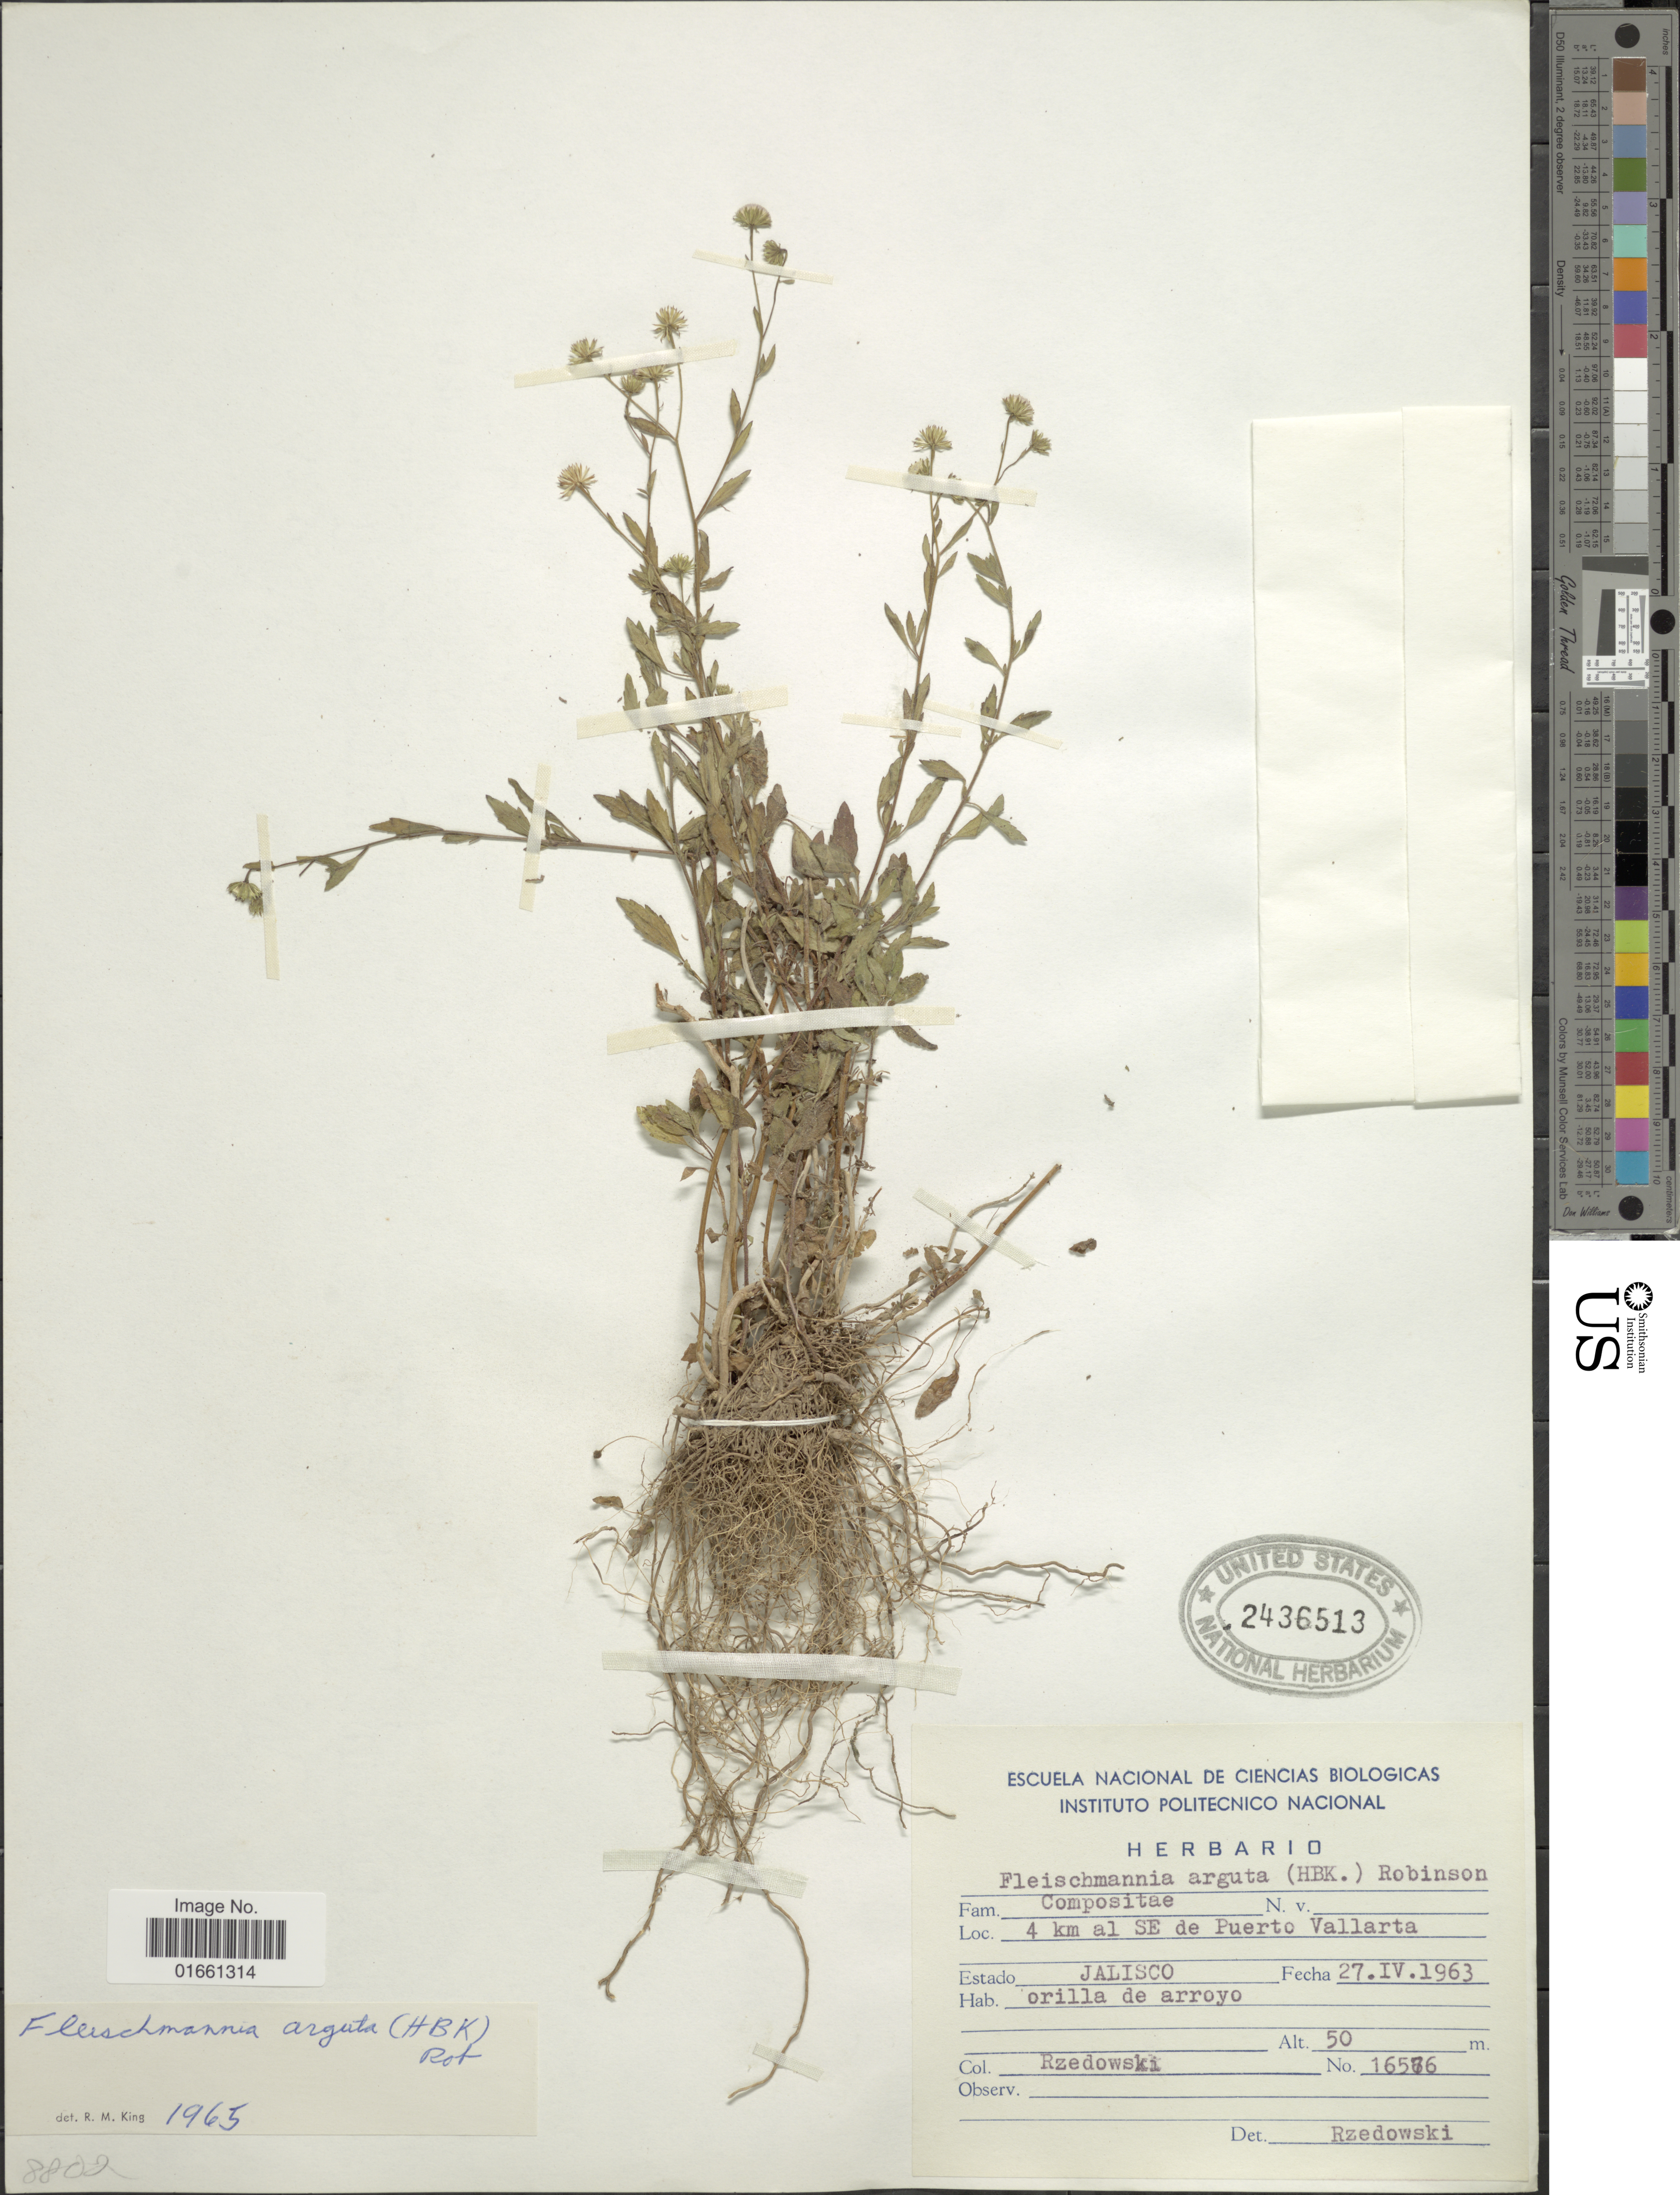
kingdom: Plantae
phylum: Tracheophyta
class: Magnoliopsida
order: Asterales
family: Asteraceae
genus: Fleischmannia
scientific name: Fleischmannia arguta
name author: (Kunth) B.L. Rob.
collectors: Rzedowski, --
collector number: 16576*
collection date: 1963-04-27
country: Mexico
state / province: Jalisco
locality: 4 km al SE de Puerto Vallarta, Jalisco, orilla de arroyo.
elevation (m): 50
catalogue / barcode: US 2436513